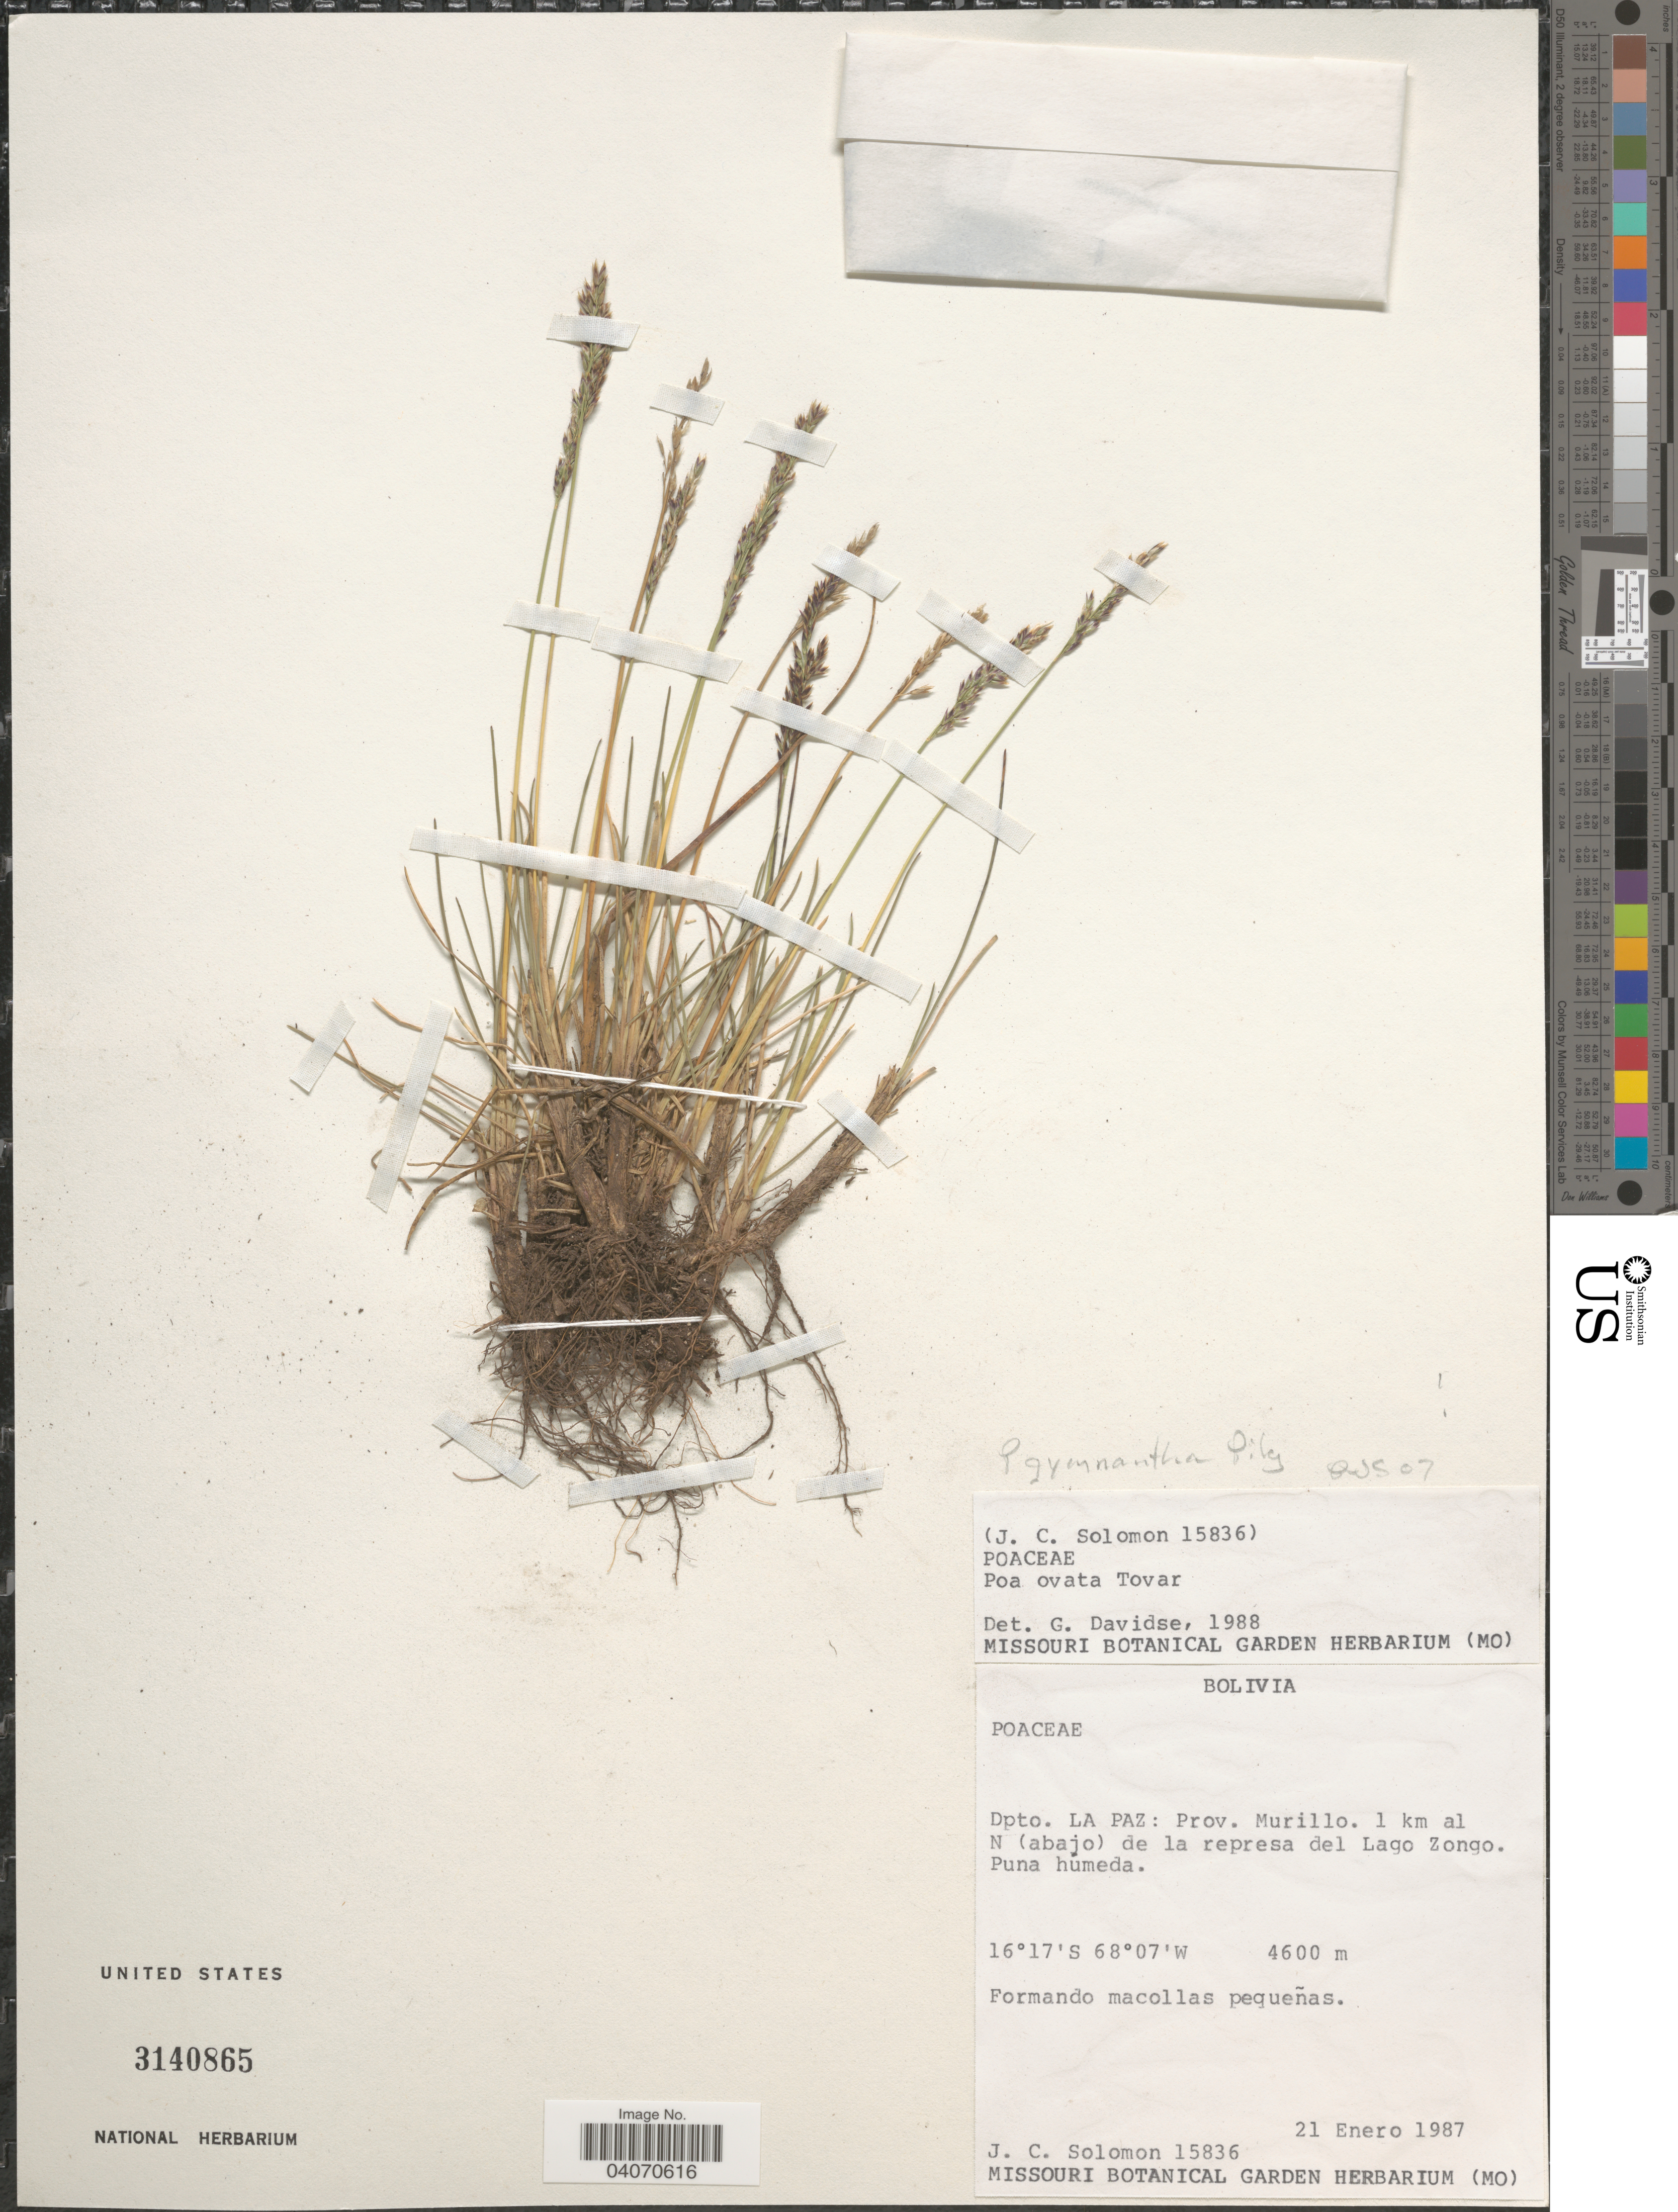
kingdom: Plantae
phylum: Tracheophyta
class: Liliopsida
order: Poales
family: Poaceae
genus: Poa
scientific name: Poa gymnantha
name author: Pilg.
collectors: J. C. Solomon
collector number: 15836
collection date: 1987-01-21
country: Bolivia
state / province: La Paz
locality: Dpto. La Paz: Prov. Murillo. 1 km al N (abajo) de la represa del Lago Zongo.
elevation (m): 4600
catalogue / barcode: US 3140865